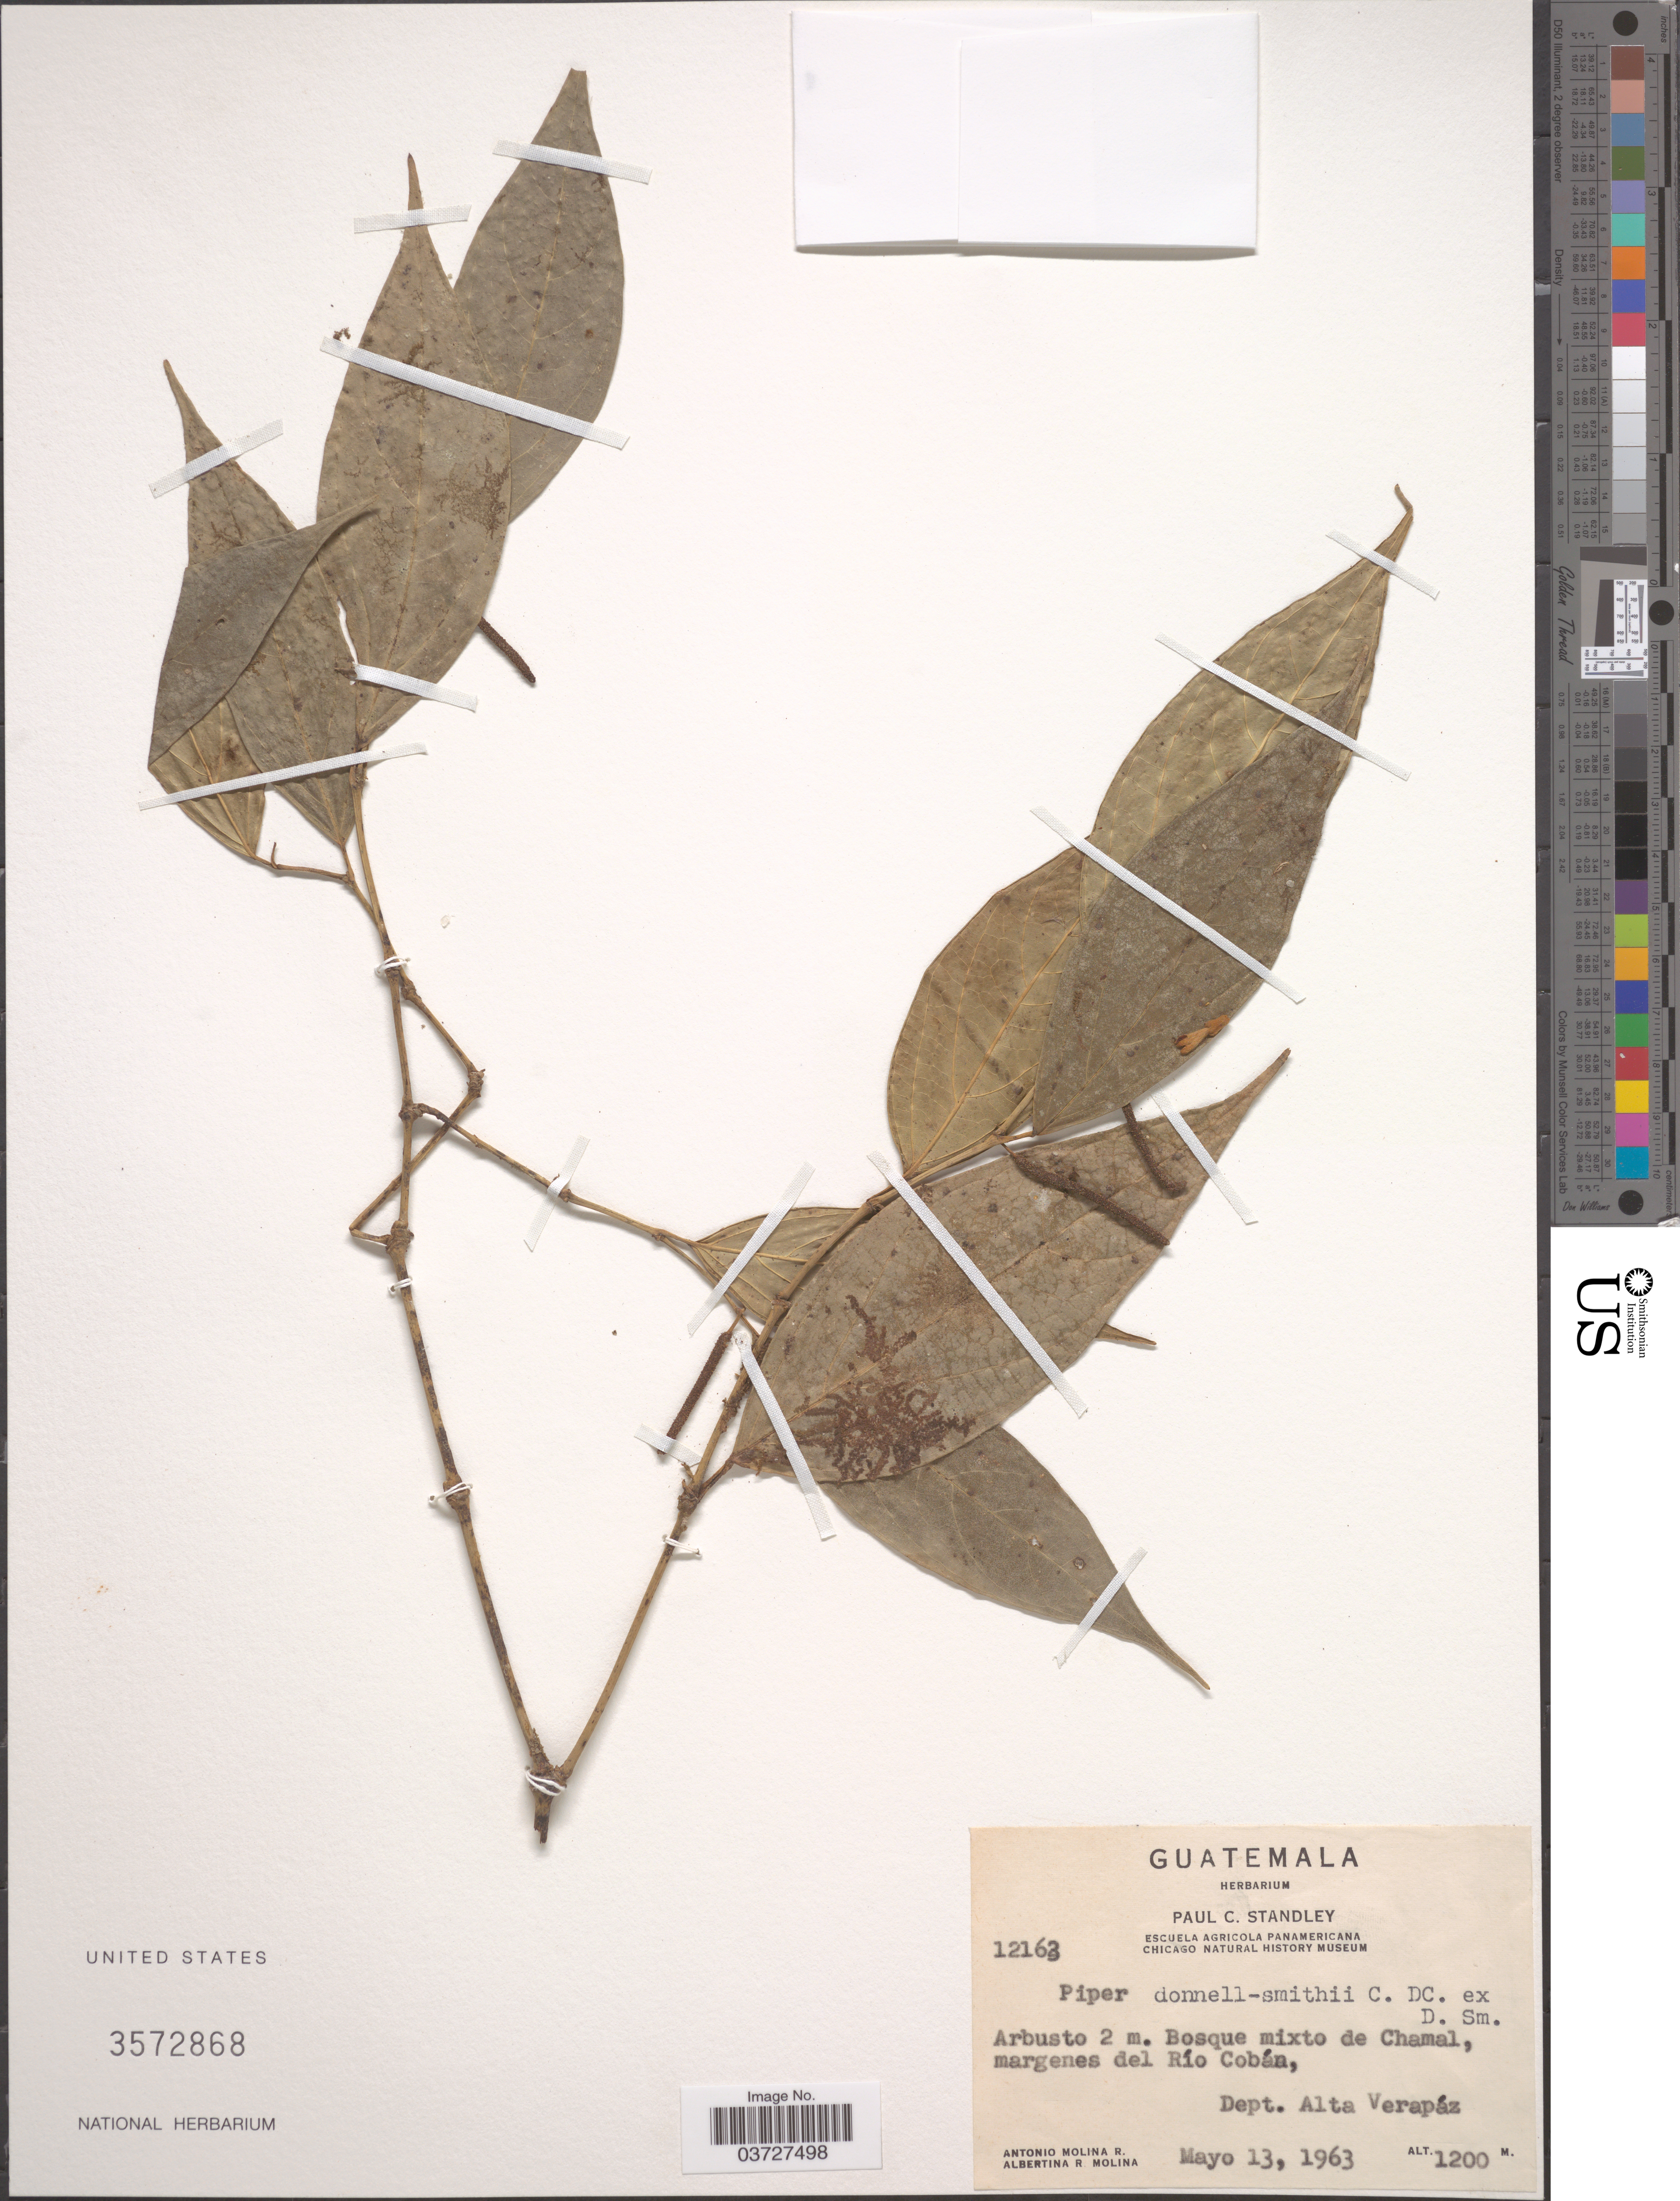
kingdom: Plantae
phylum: Tracheophyta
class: Magnoliopsida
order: Piperales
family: Piperaceae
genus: Piper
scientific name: Piper donnell-smithii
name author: C. DC.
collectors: A. Molina R. & A. R. Molina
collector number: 12163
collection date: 1963-05-13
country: Guatemala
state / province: Alta Verapaz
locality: Bosque mixto de Chamal, margenes del Río Cobán, Dept. Alta Verapáz.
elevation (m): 1200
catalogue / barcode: US 3572868